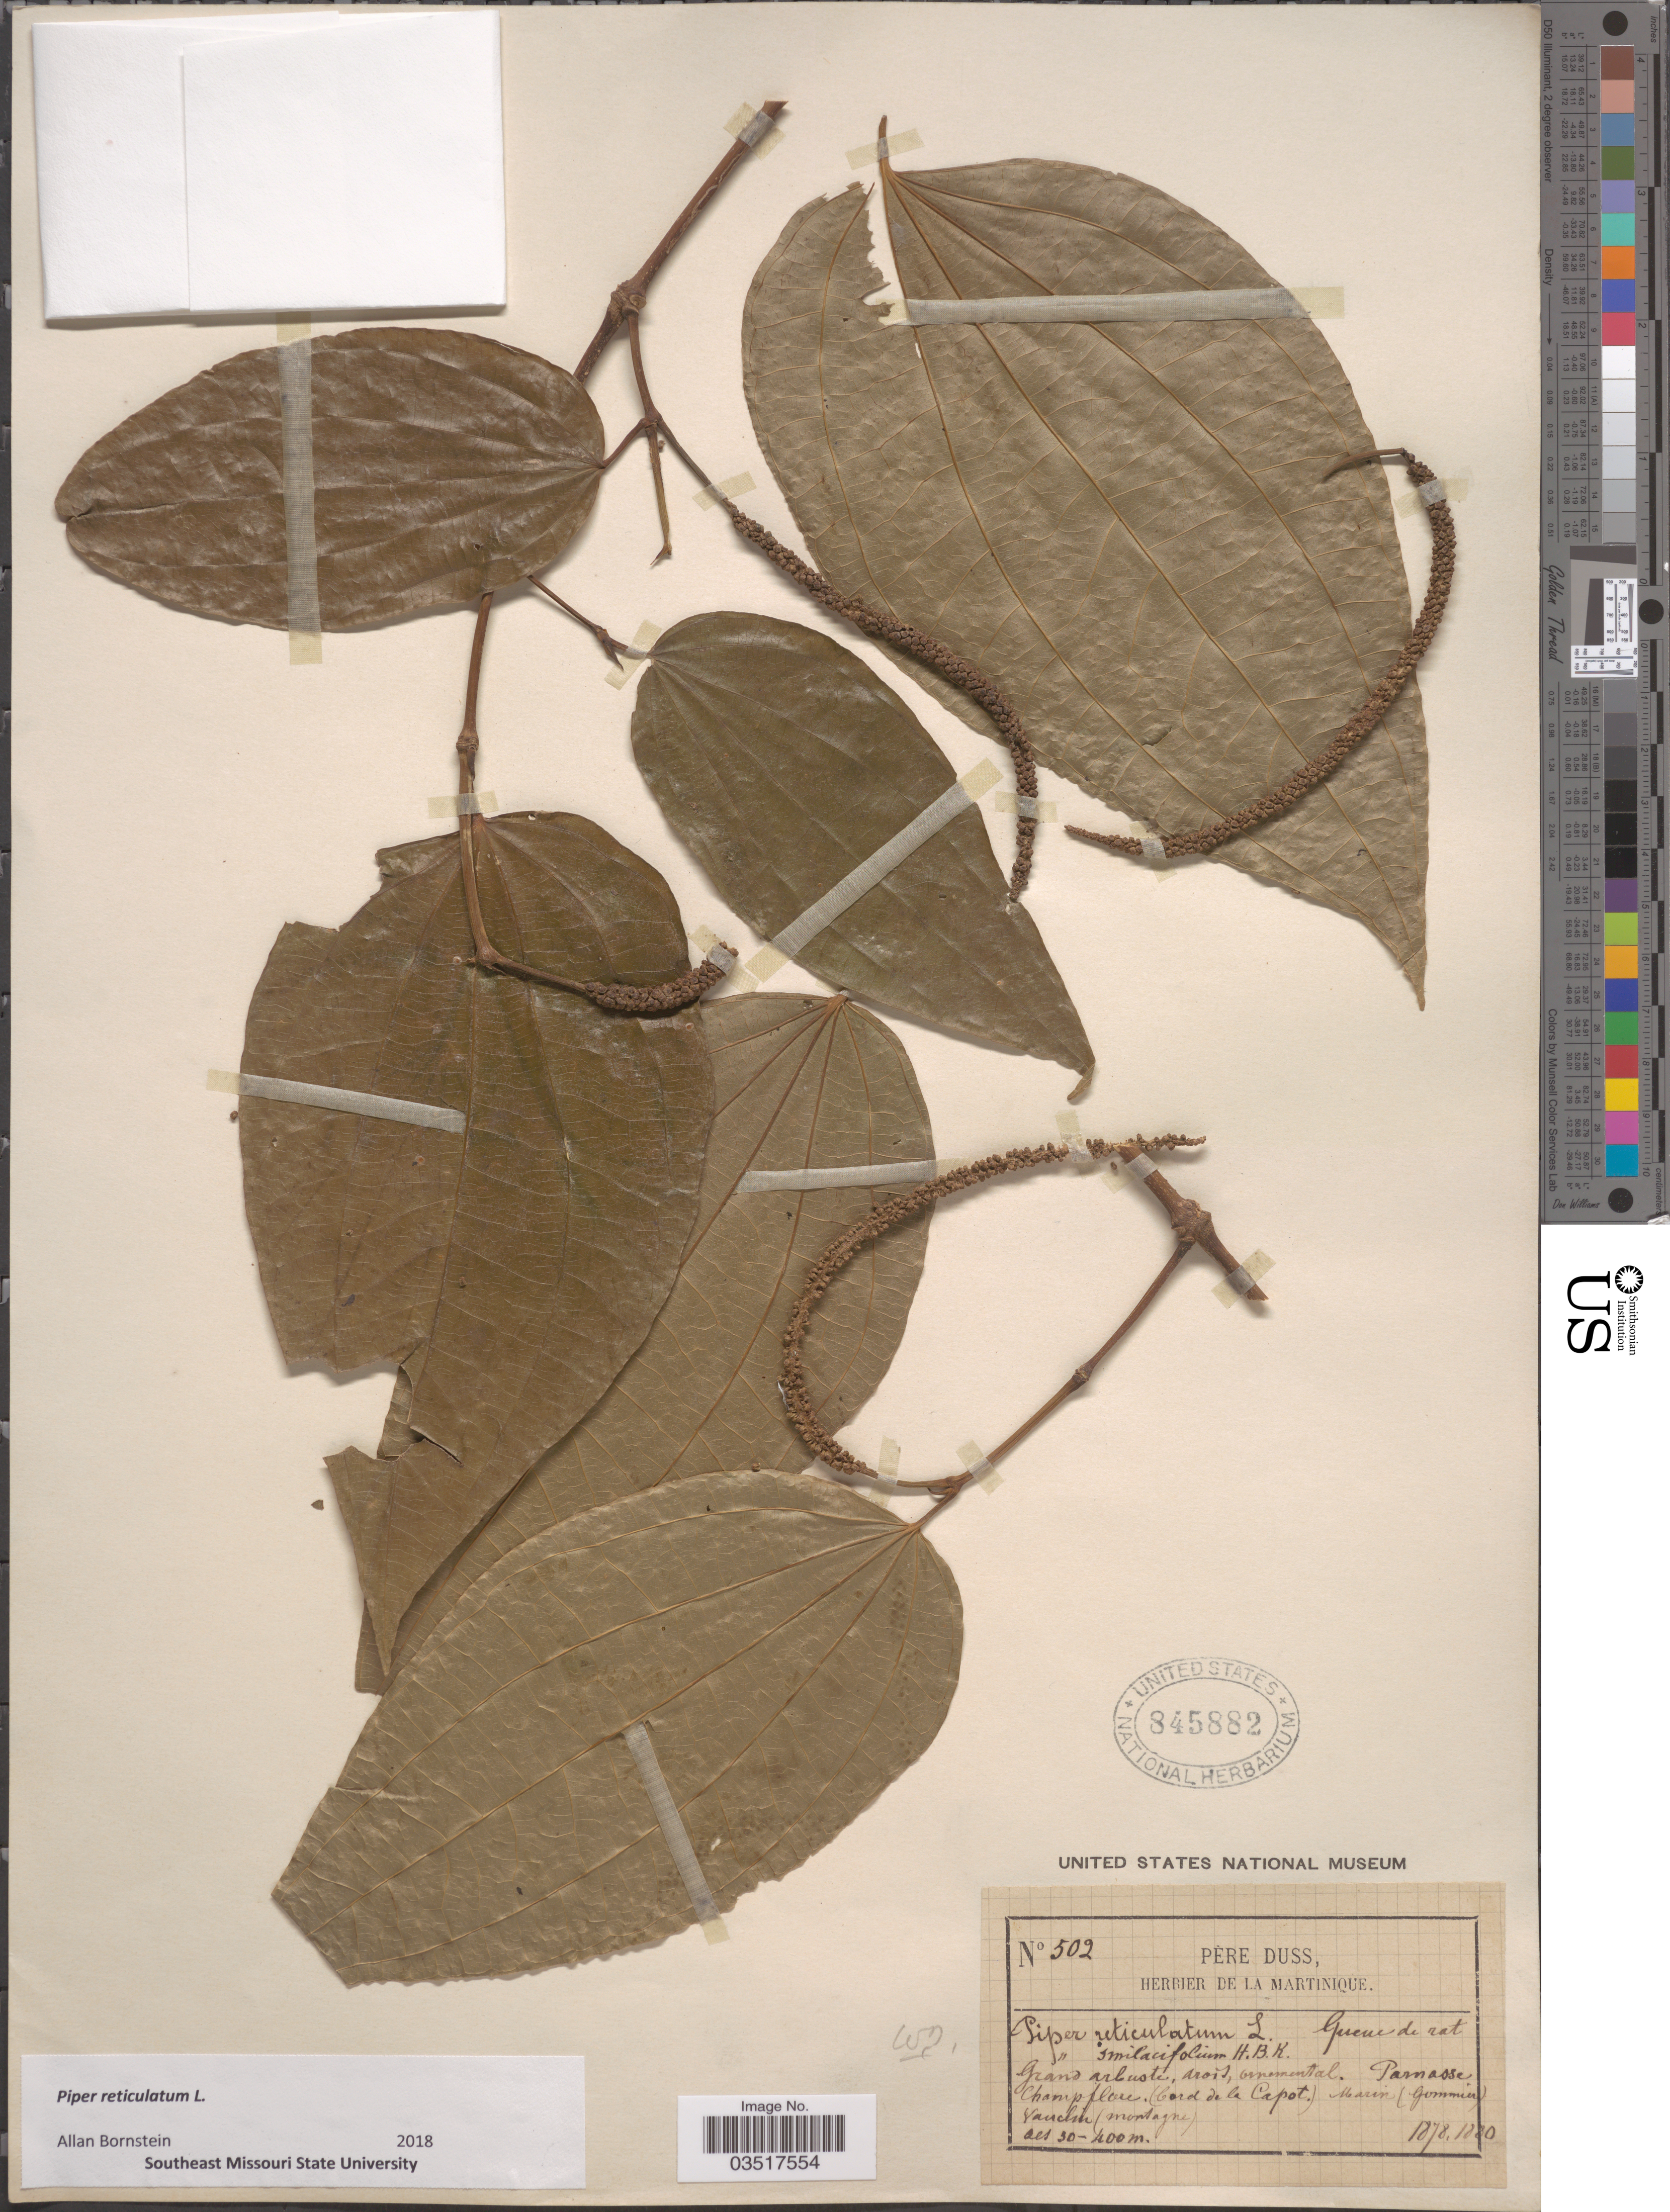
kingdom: Plantae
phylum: Tracheophyta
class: Magnoliopsida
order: Piperales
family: Piperaceae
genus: Piper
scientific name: Piper reticulatum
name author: L.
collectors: Père Duss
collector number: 502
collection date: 1878/1880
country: Martinique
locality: Champflore (bord de la Capot.) Marin (Gommier). Vauclin (montagne).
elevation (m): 30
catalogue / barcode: US 845882